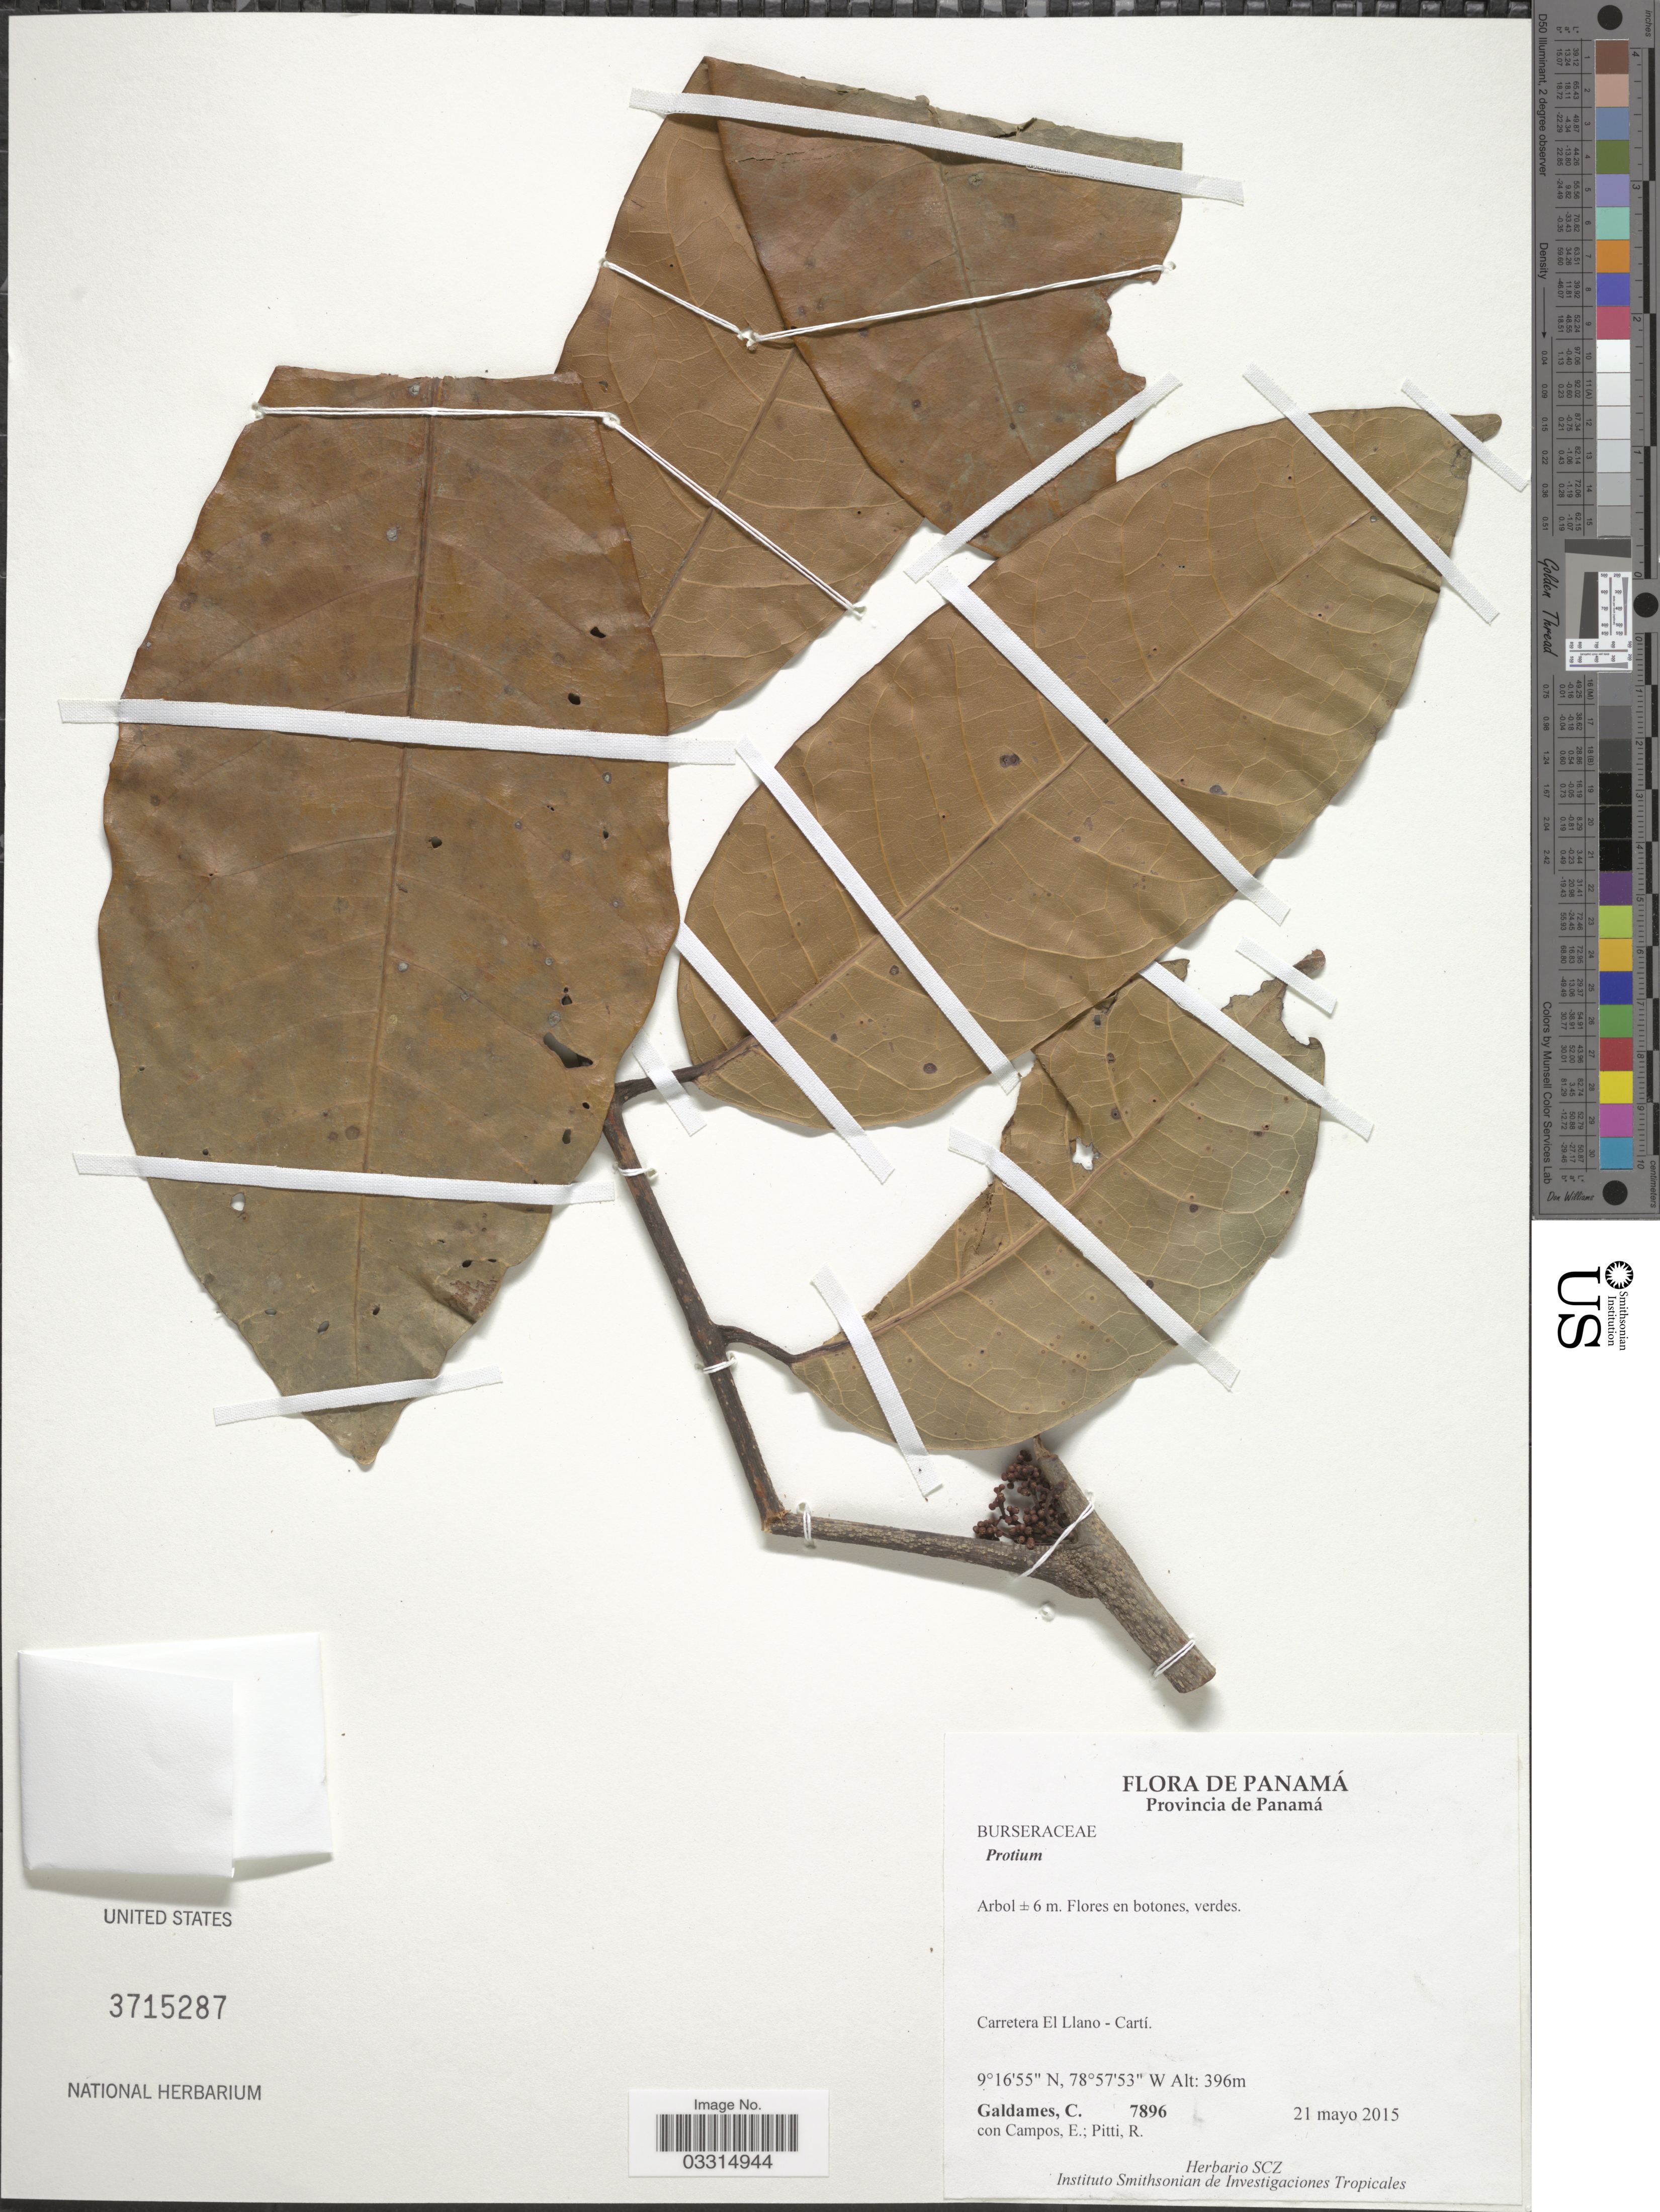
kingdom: Plantae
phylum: Tracheophyta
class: Magnoliopsida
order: Sapindales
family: Burseraceae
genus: Protium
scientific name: Protium sp.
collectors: C. Galdames, E. Campos & R. Pitti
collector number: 7896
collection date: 2015-05-21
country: Panama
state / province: Panamá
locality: Carretera El Llano - Cartí.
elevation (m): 396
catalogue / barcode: US 3715287